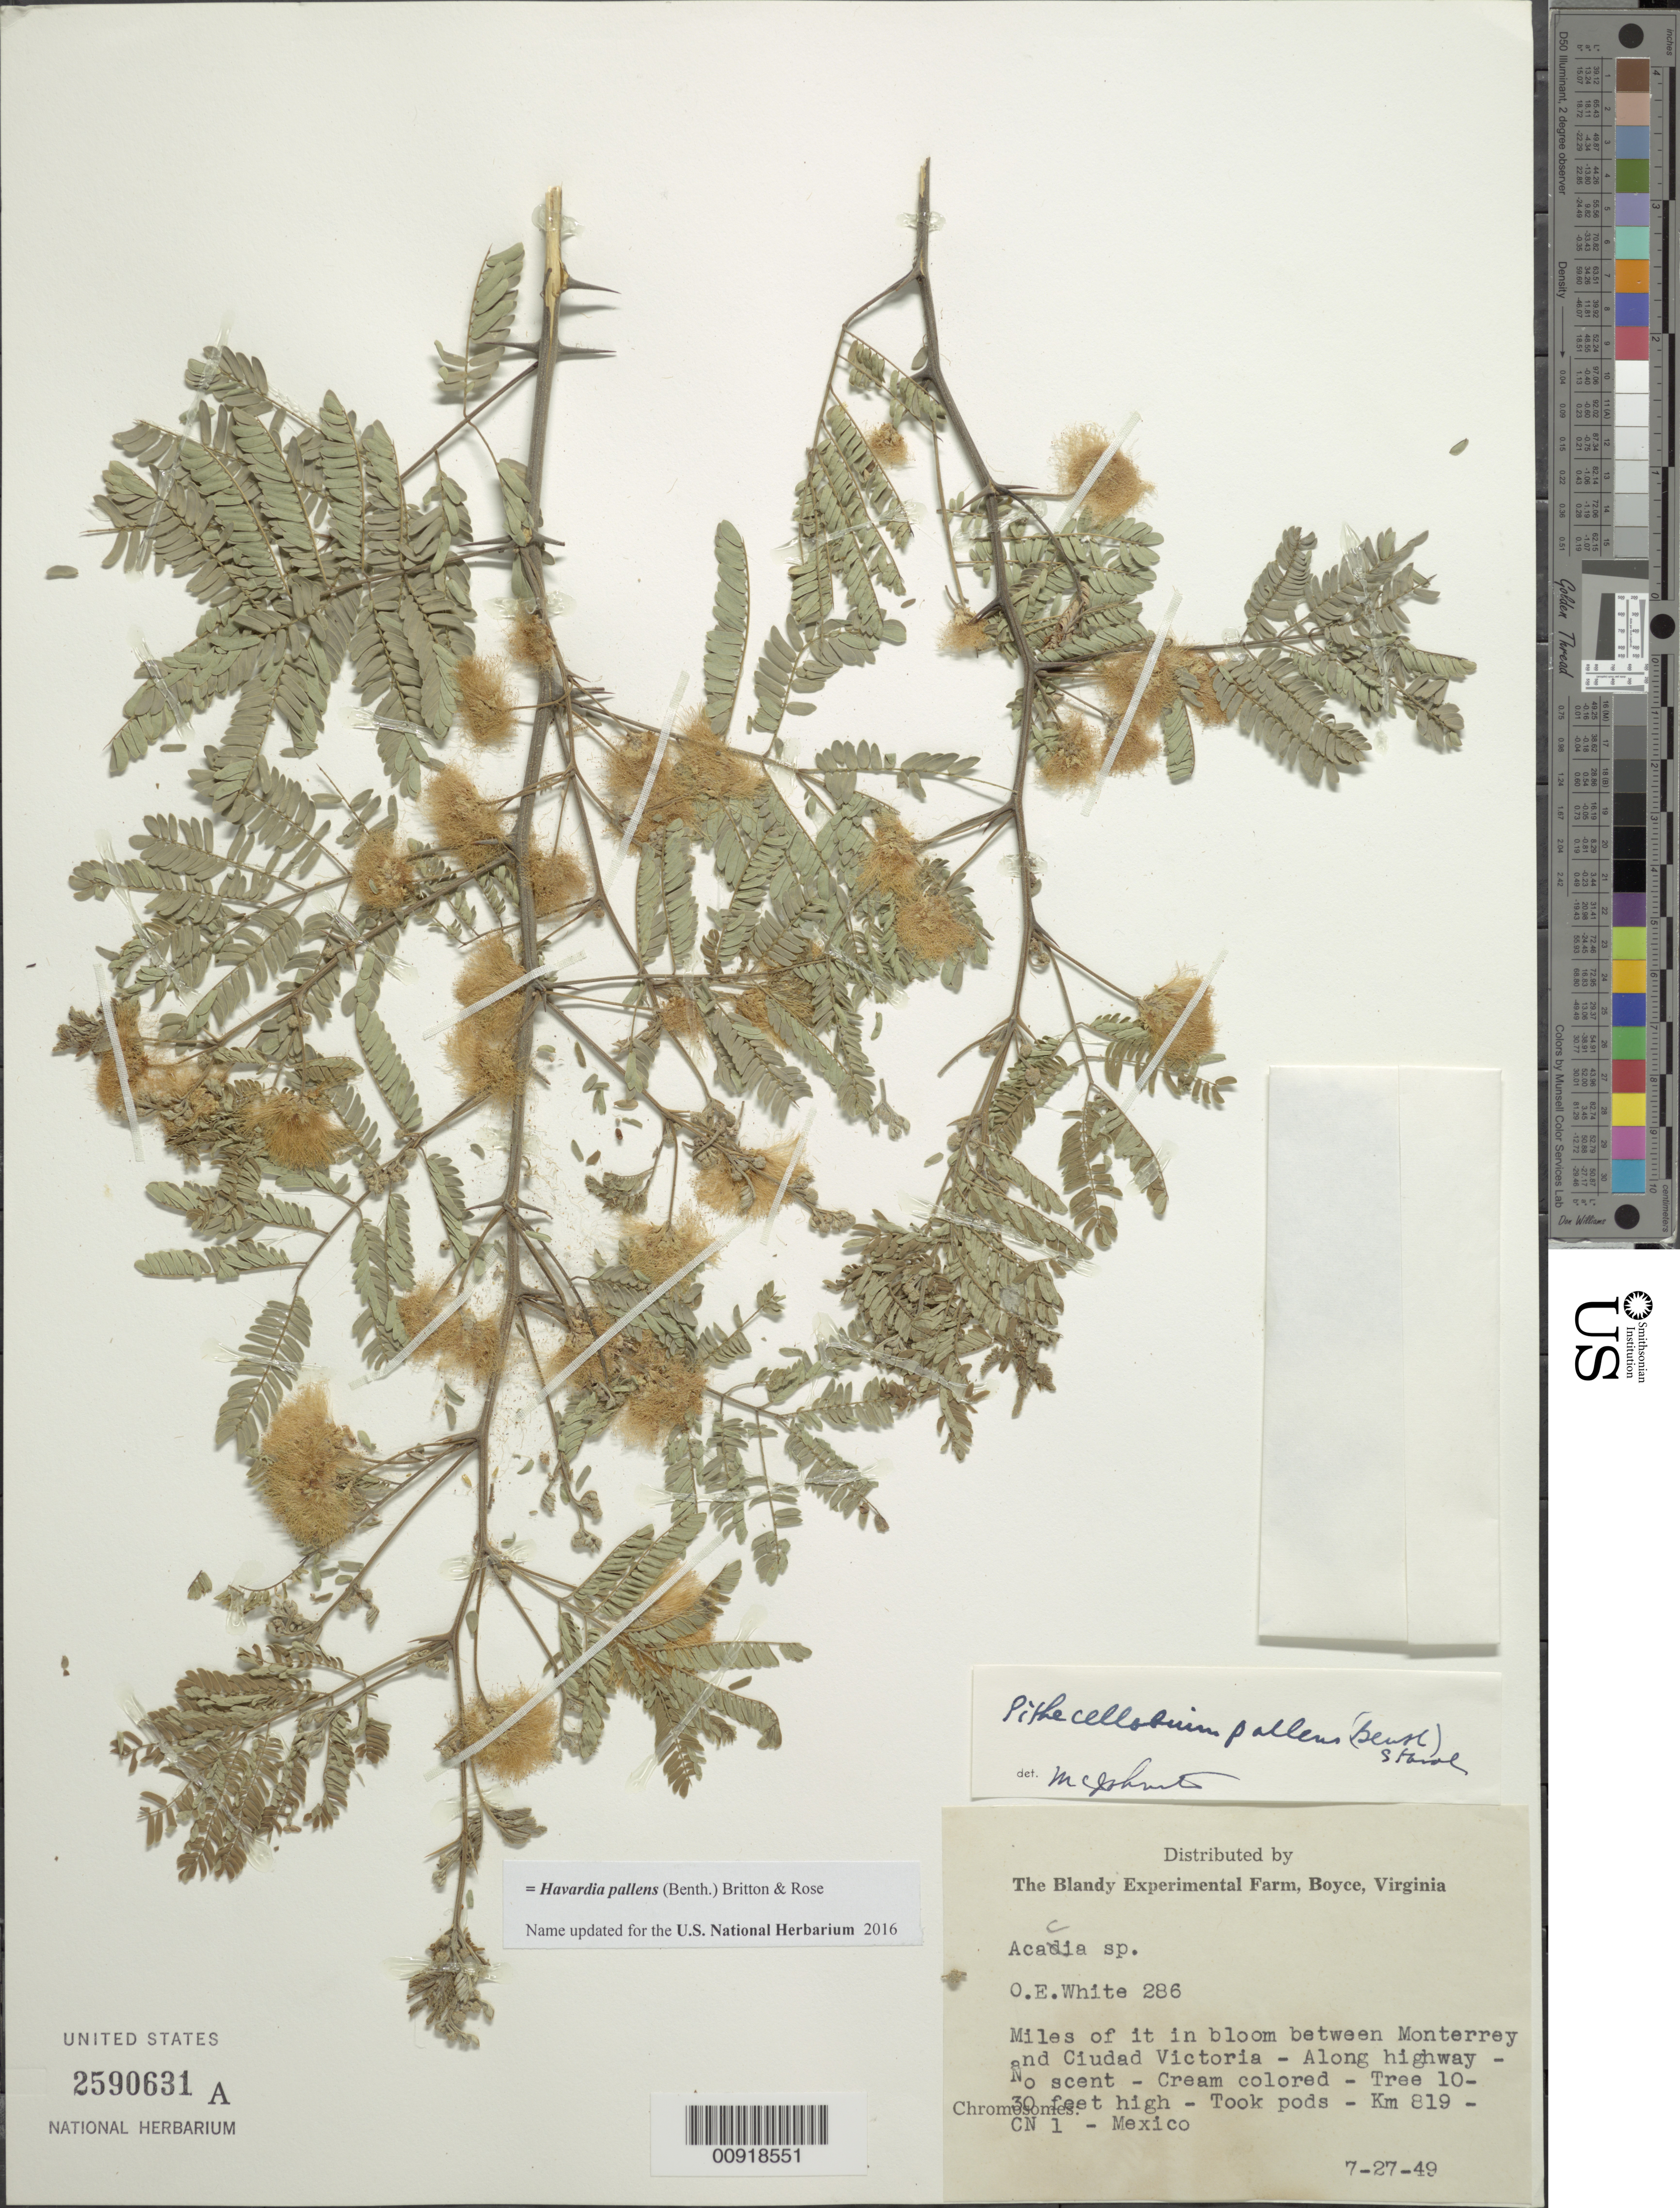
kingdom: Plantae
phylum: Tracheophyta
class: Magnoliopsida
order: Fabales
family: Fabaceae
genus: Havardia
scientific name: Havardia pallens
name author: (Benth.) Britton & Rose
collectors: O. E. White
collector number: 286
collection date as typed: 27 Jul 1949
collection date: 1949-07-27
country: Mexico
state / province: Nuevo León / Tamaulipas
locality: Between Monterrey and Ciudad Victoria - Along Highway. Km. 819 - CN1 - Mexico.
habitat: Along Highway.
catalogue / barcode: US 2590631A